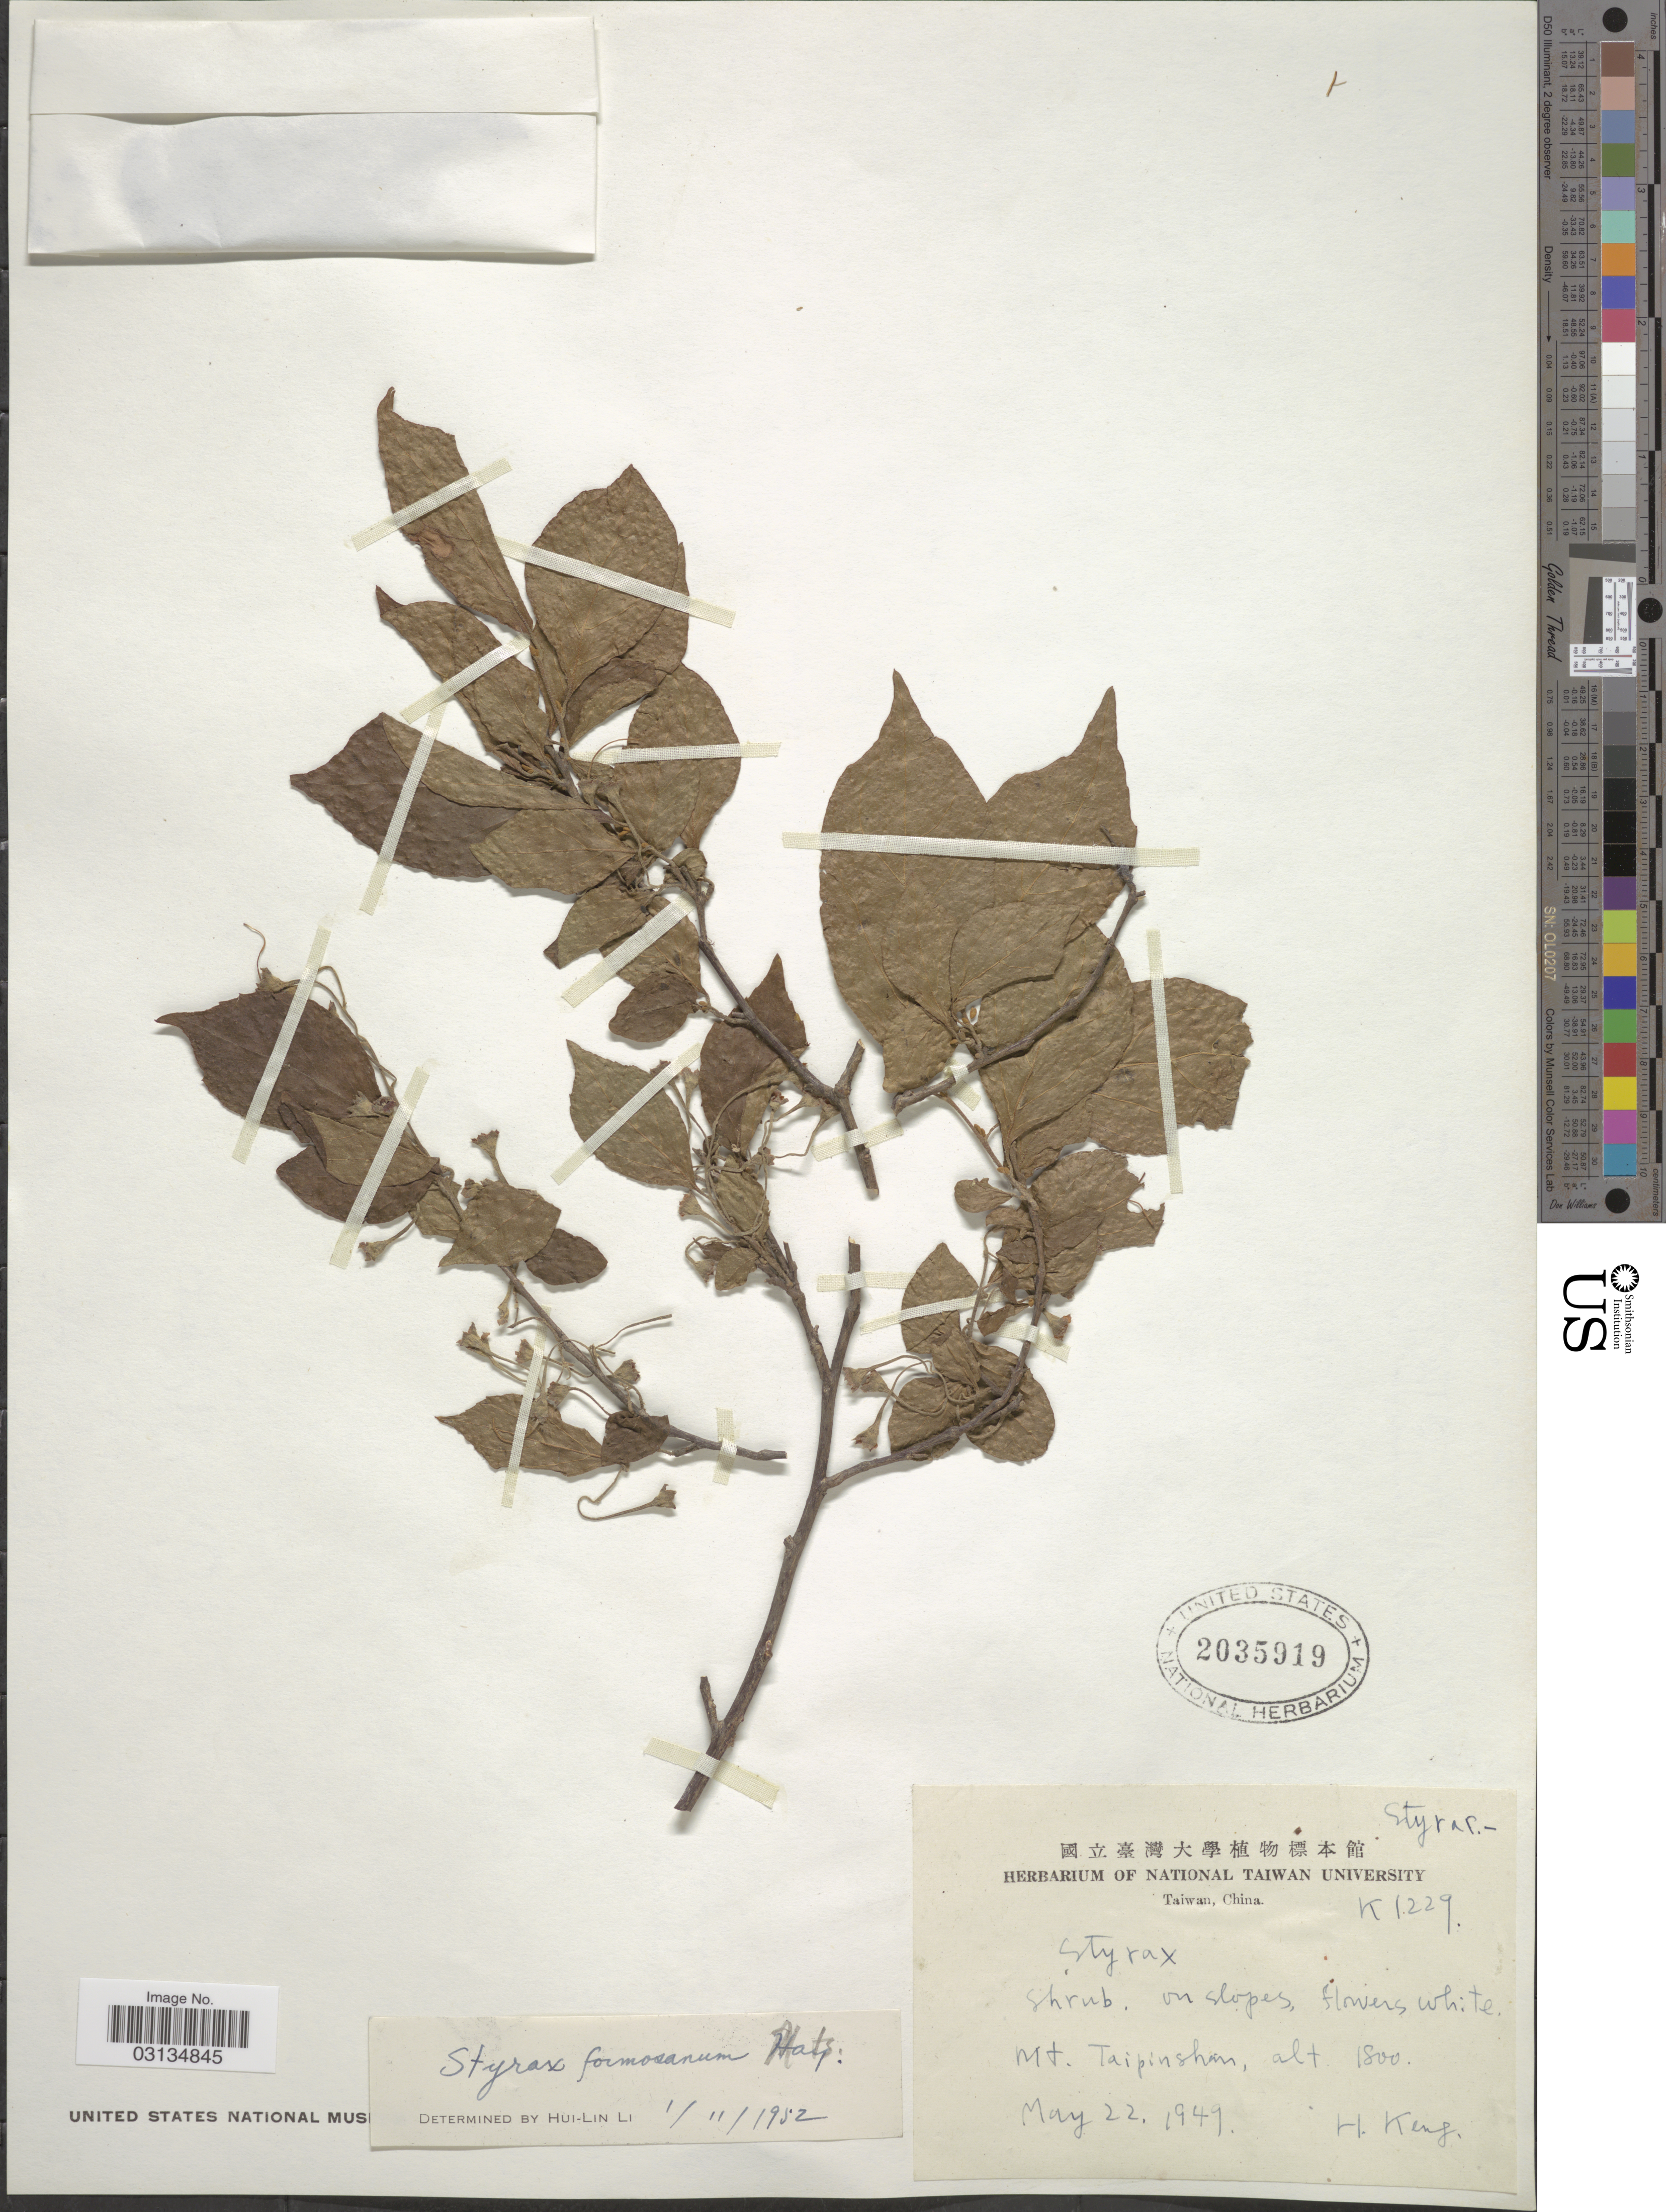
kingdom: Plantae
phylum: Tracheophyta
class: Magnoliopsida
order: Ericales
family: Styracaceae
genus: Styrax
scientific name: Styrax formosanus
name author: Matsum.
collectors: H. Keng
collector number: K1229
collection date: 1949-05-22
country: Taiwan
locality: Mt. Taipinshan.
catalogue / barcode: US 2035919